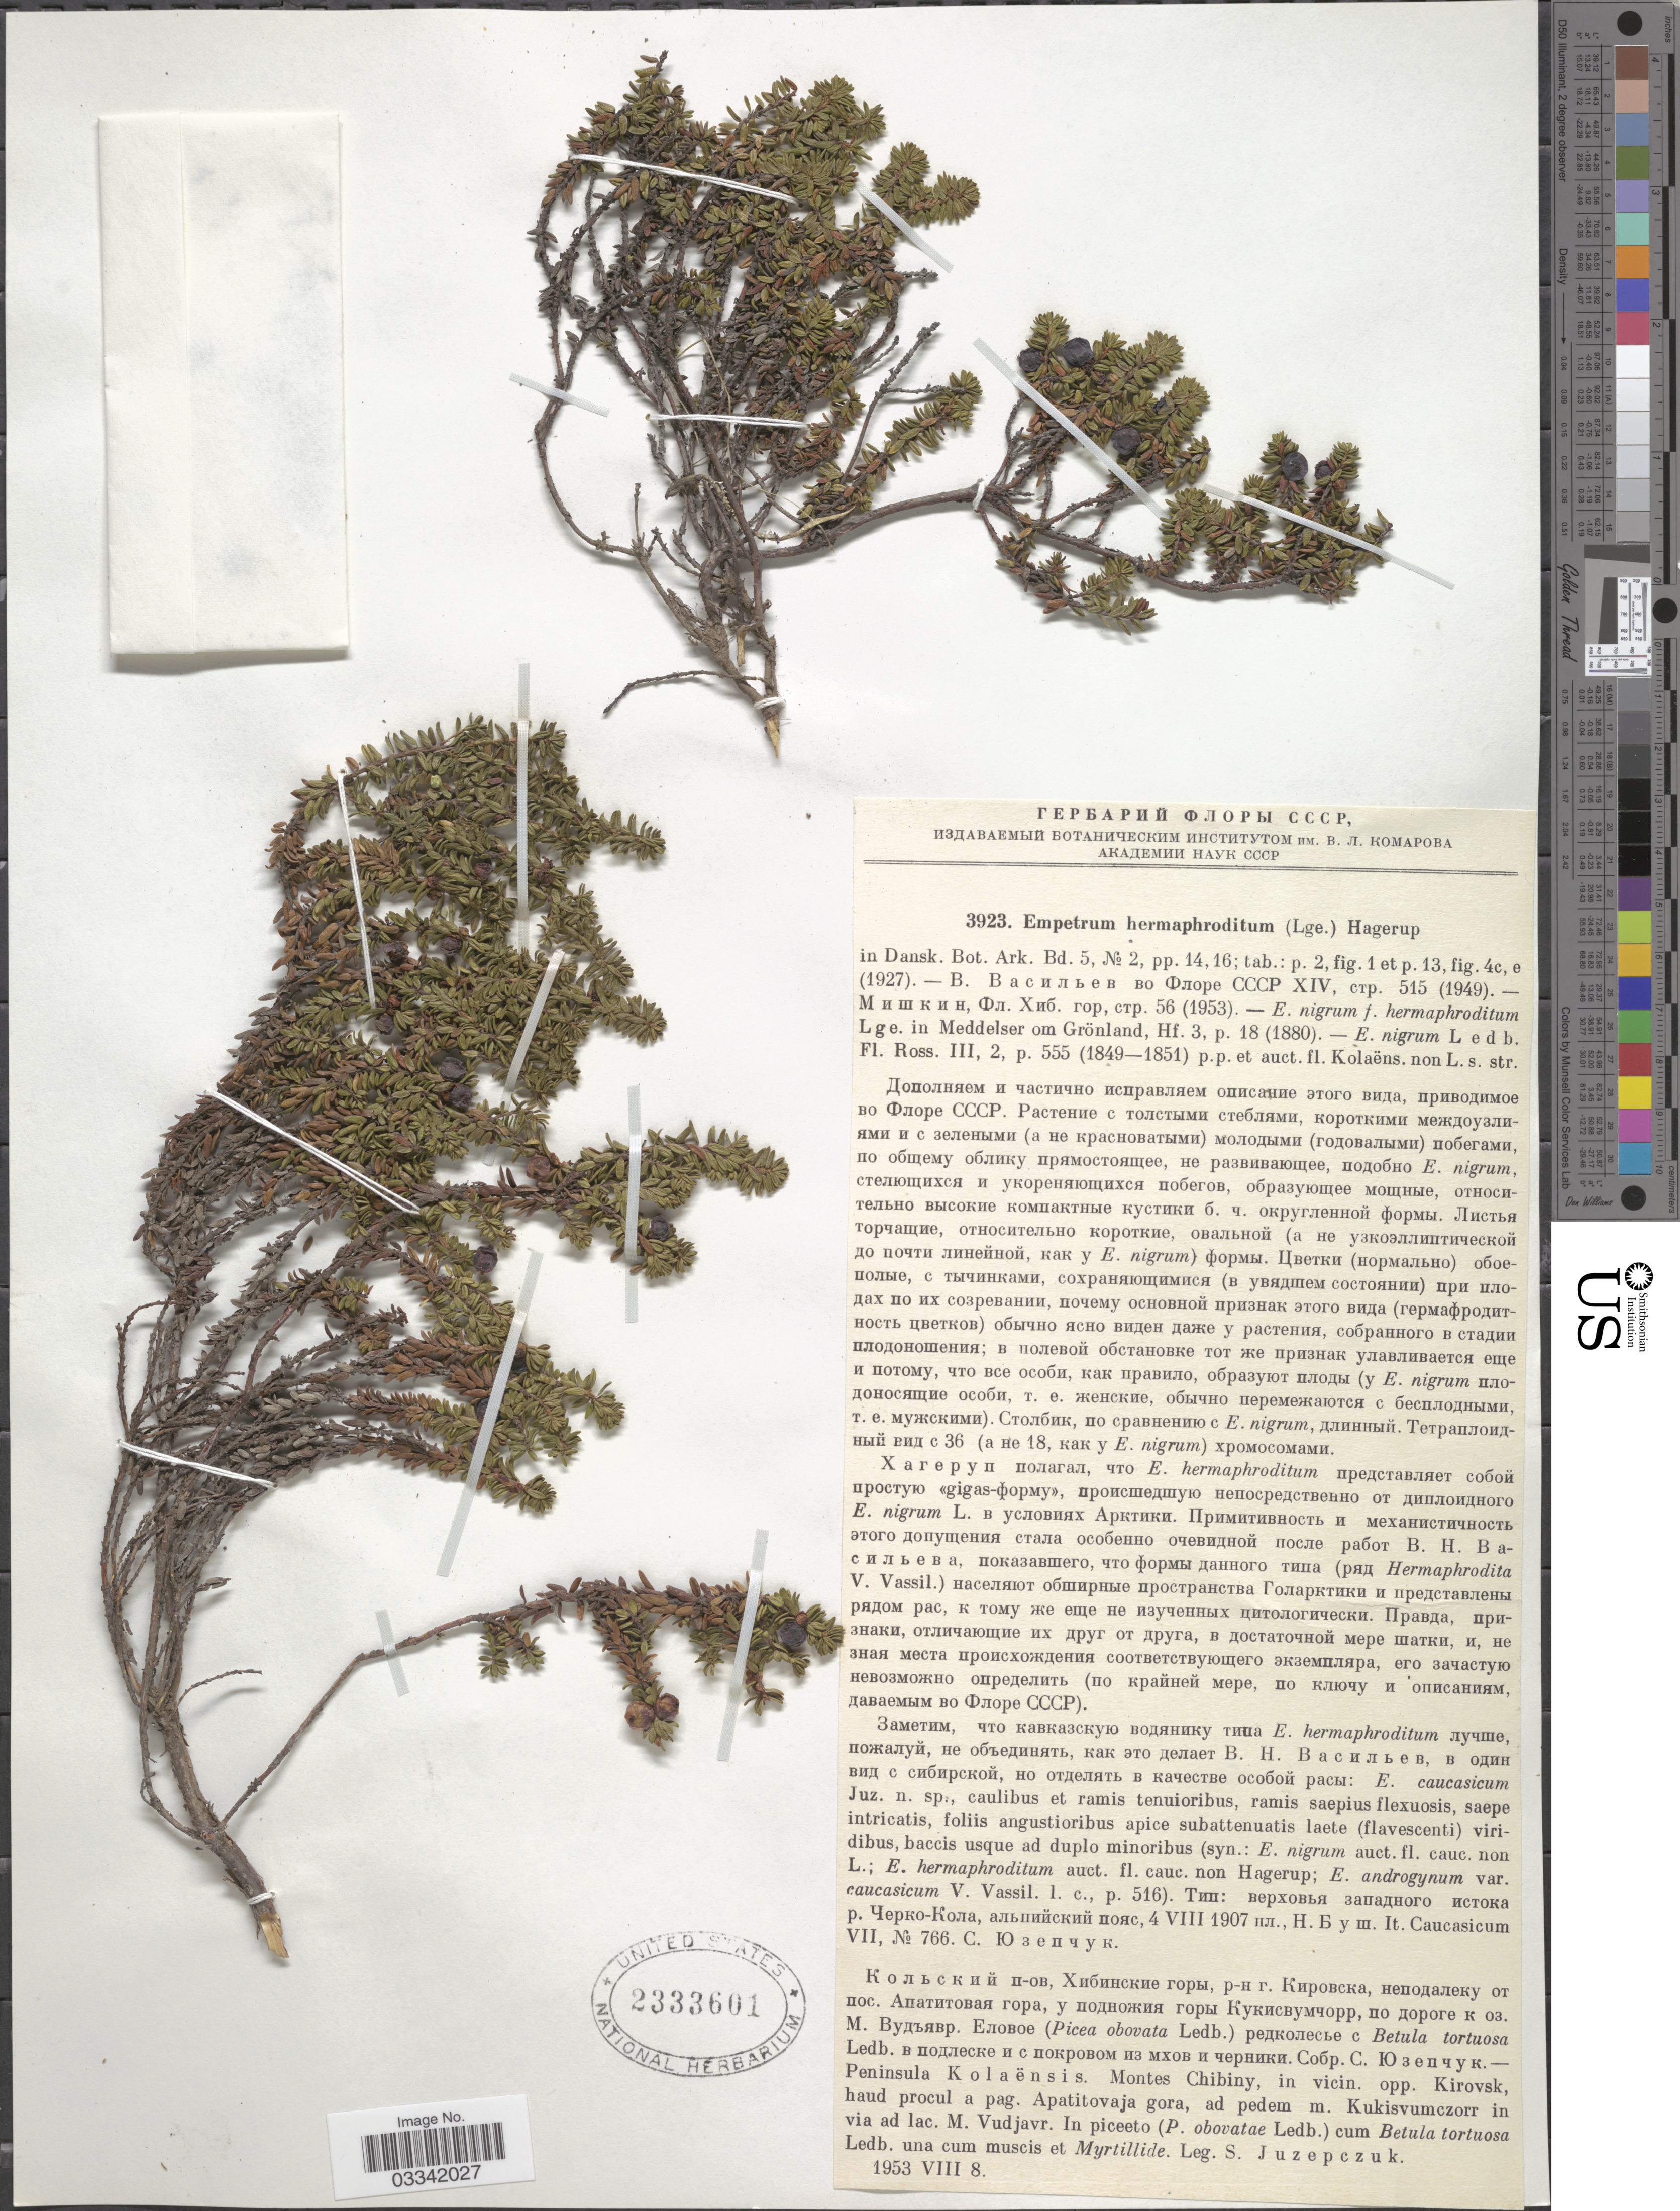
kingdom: Plantae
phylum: Tracheophyta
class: Magnoliopsida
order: Ericales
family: Ericaceae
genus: Empetrum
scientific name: Empetrum nigrum subsp. hermaphroditum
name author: (Hagerup) Böcher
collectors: S. V. Juzepczuk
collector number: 3923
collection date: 1953-08-08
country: Russian Federation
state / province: Murmansk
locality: Peninsula Kolaënsis. Montes Chibiny, in vicin. opp. Kirovsk, haud procul a pag. Apatitovaja gora, ad pedem m. Kukisvumczorr in via ad lac. M. Vudjavr. In piceeto (P. obovatae Ledb.) cum Betula tortuosa Ledb. una cum muscis et Myrtillide.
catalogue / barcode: US 2333601